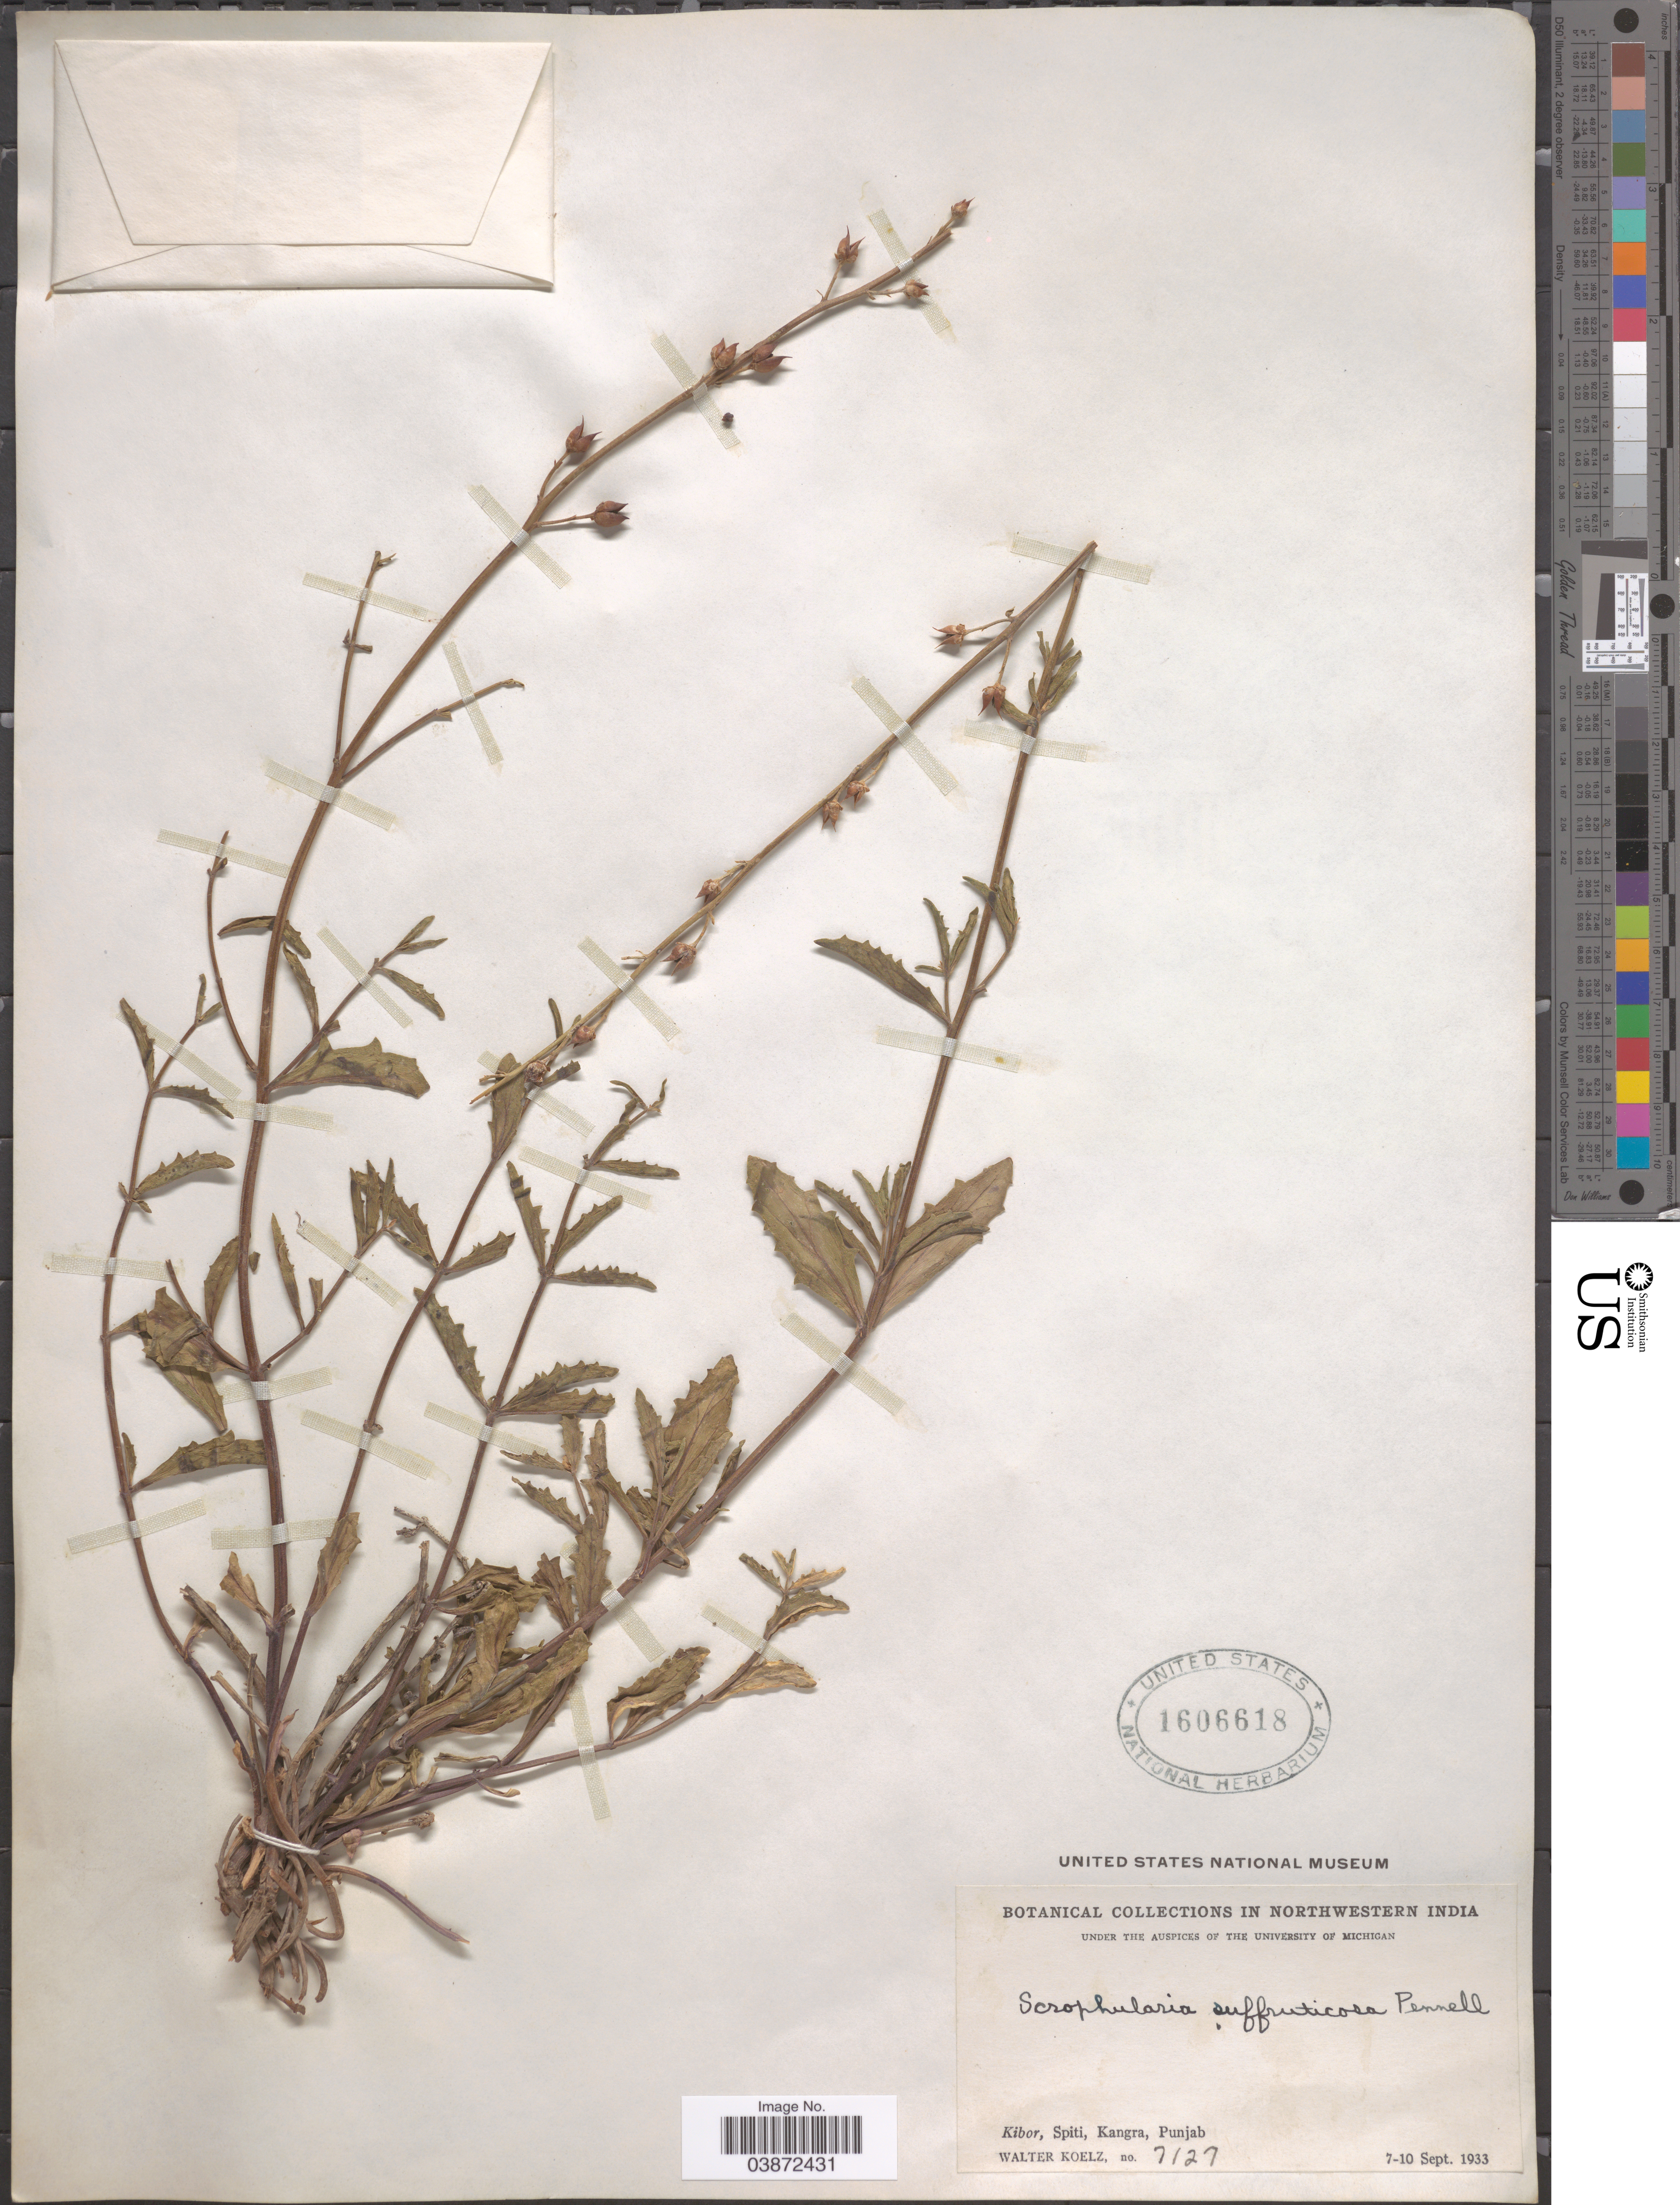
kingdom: Plantae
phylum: Tracheophyta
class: Magnoliopsida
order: Lamiales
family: Scrophulariaceae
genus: Scrophularia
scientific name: Scrophularia suffruticosa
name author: Pennell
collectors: W. N. Koelz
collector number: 7127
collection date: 1933-09-07/1933-09-10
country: India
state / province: Punjab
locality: Northwestern India. Kibor, Spiti, Kangra.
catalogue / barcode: US 1606618